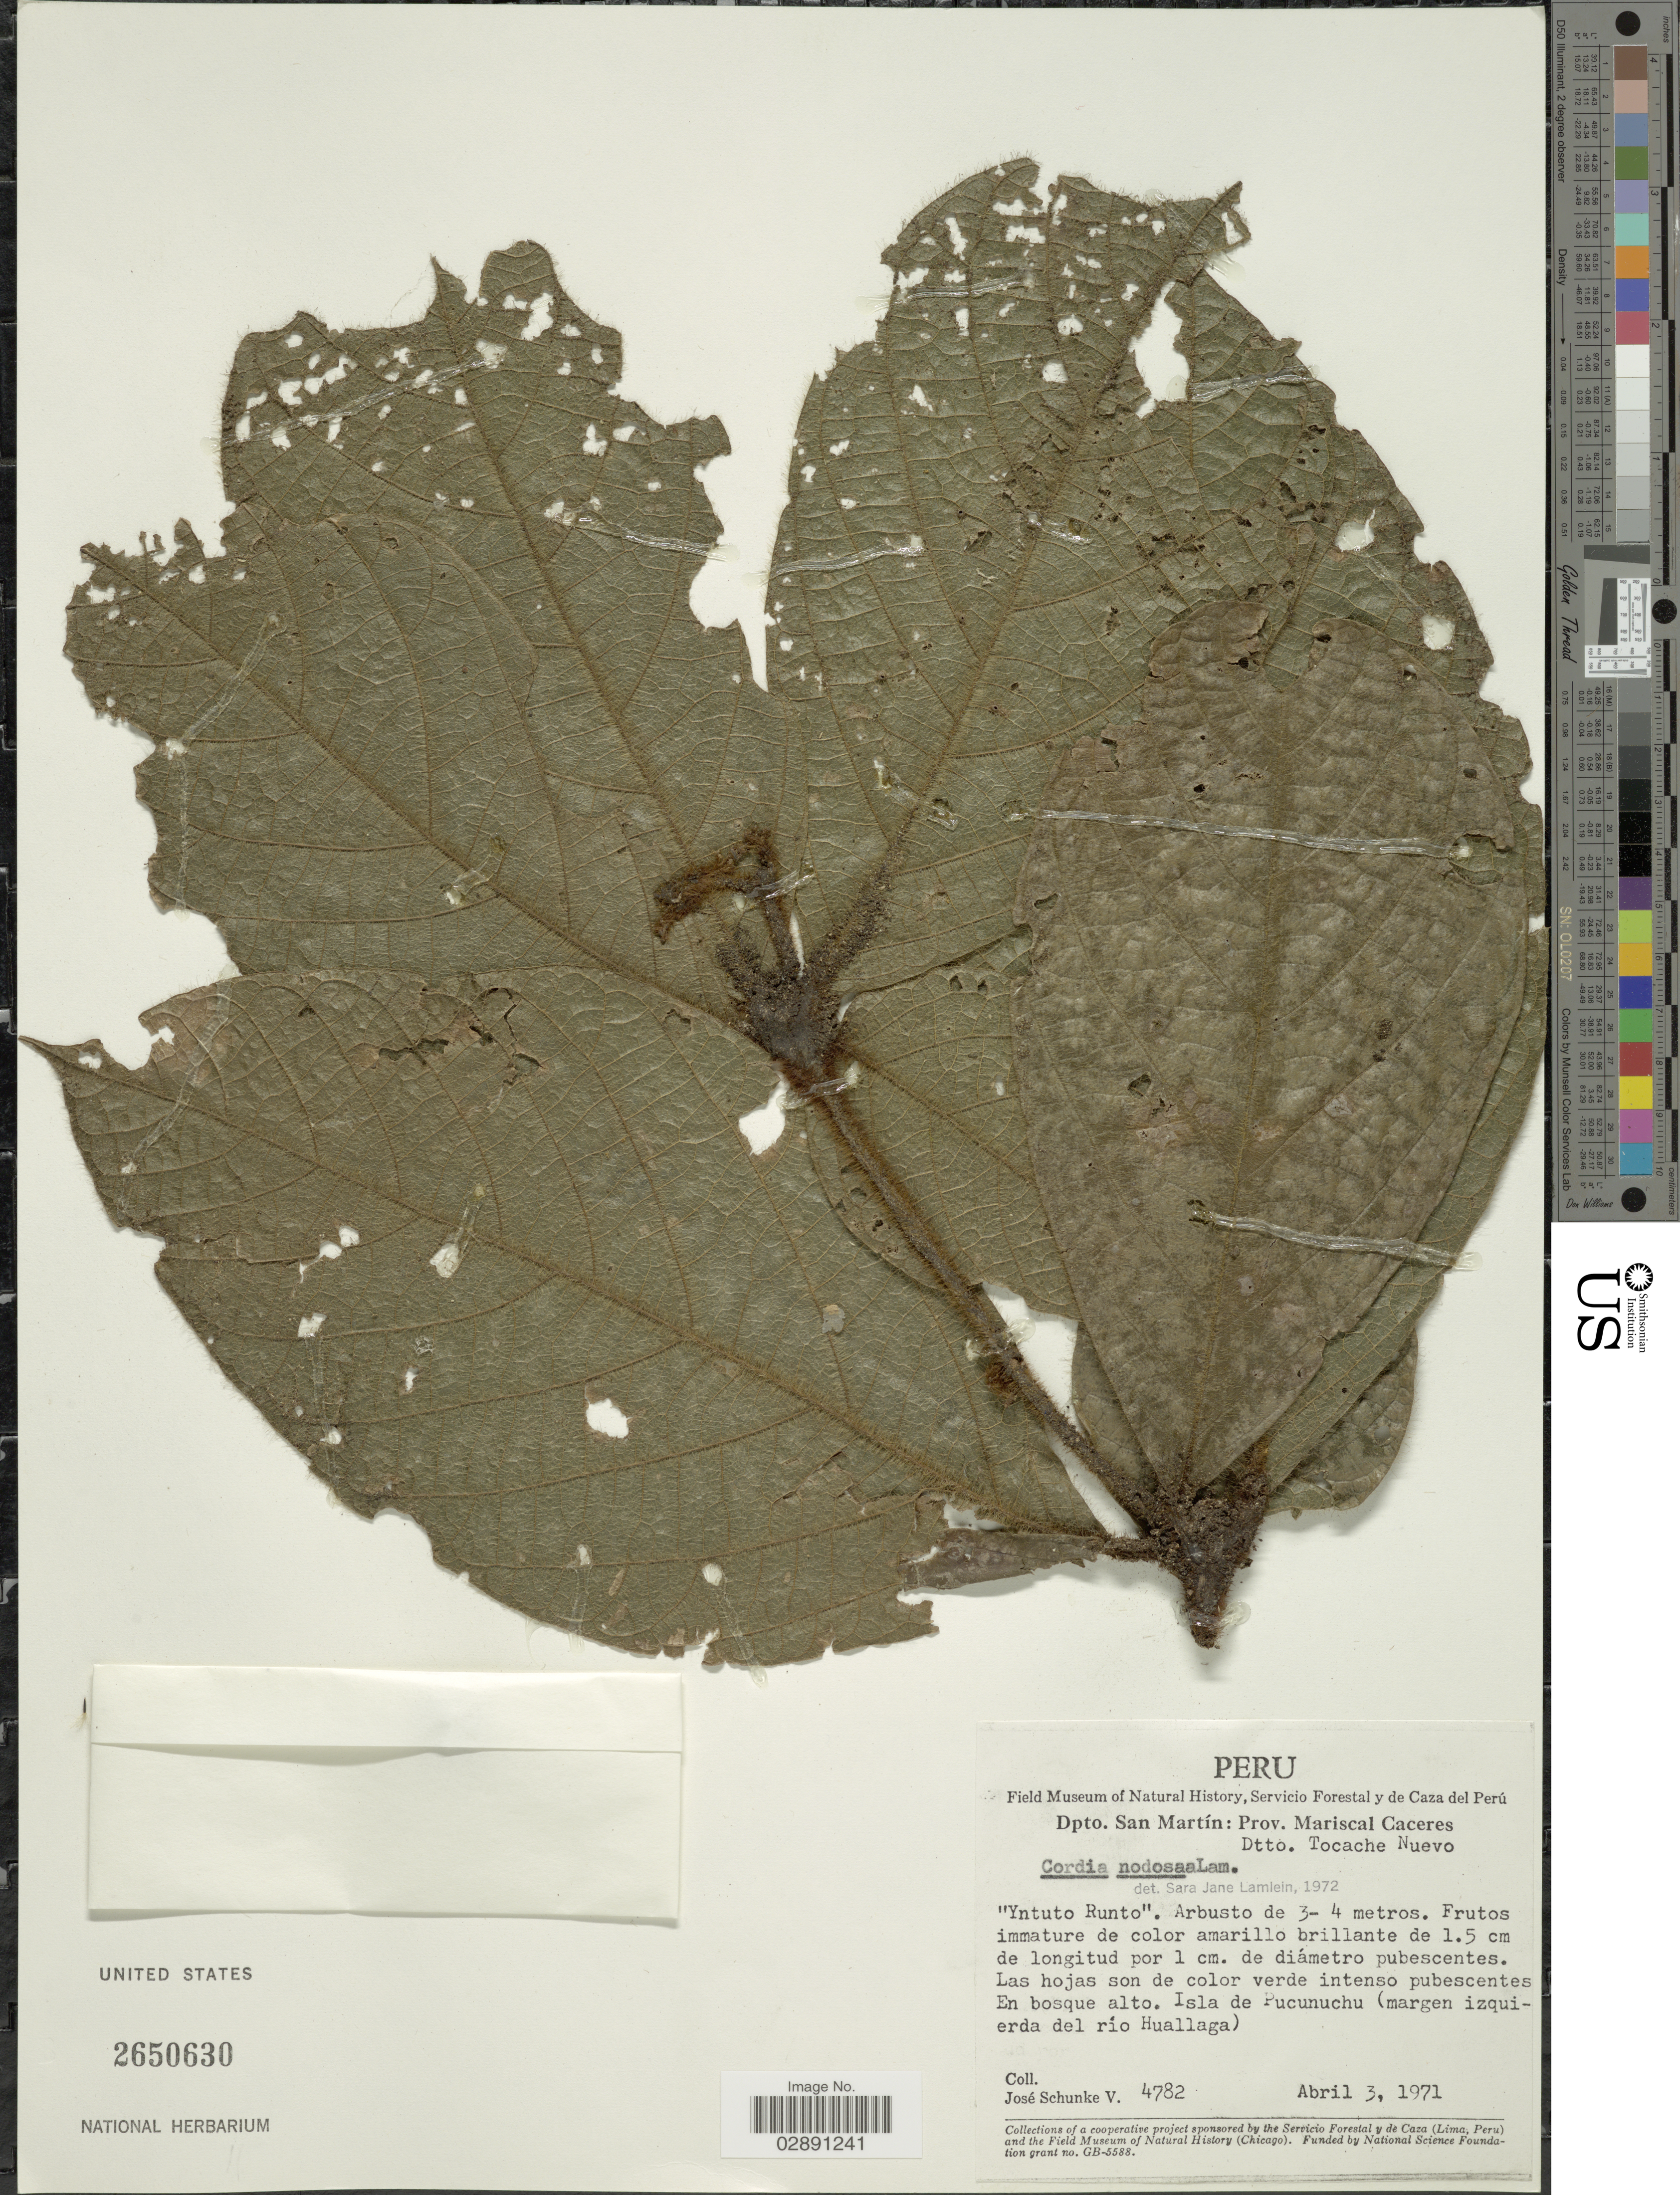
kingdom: Plantae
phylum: Tracheophyta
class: Magnoliopsida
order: Boraginales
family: Cordiaceae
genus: Cordia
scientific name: Cordia nodosa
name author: Lam.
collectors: J. Schunke Vigo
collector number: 4782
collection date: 1971-04-03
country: Peru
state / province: San Martín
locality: Dpto. San Martín: Prov. Mariscal Caceres. Dtto. Tocache Nuevo. Isla de Pucunuchu (margen izquierda del río Huallaga).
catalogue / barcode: US 2650630